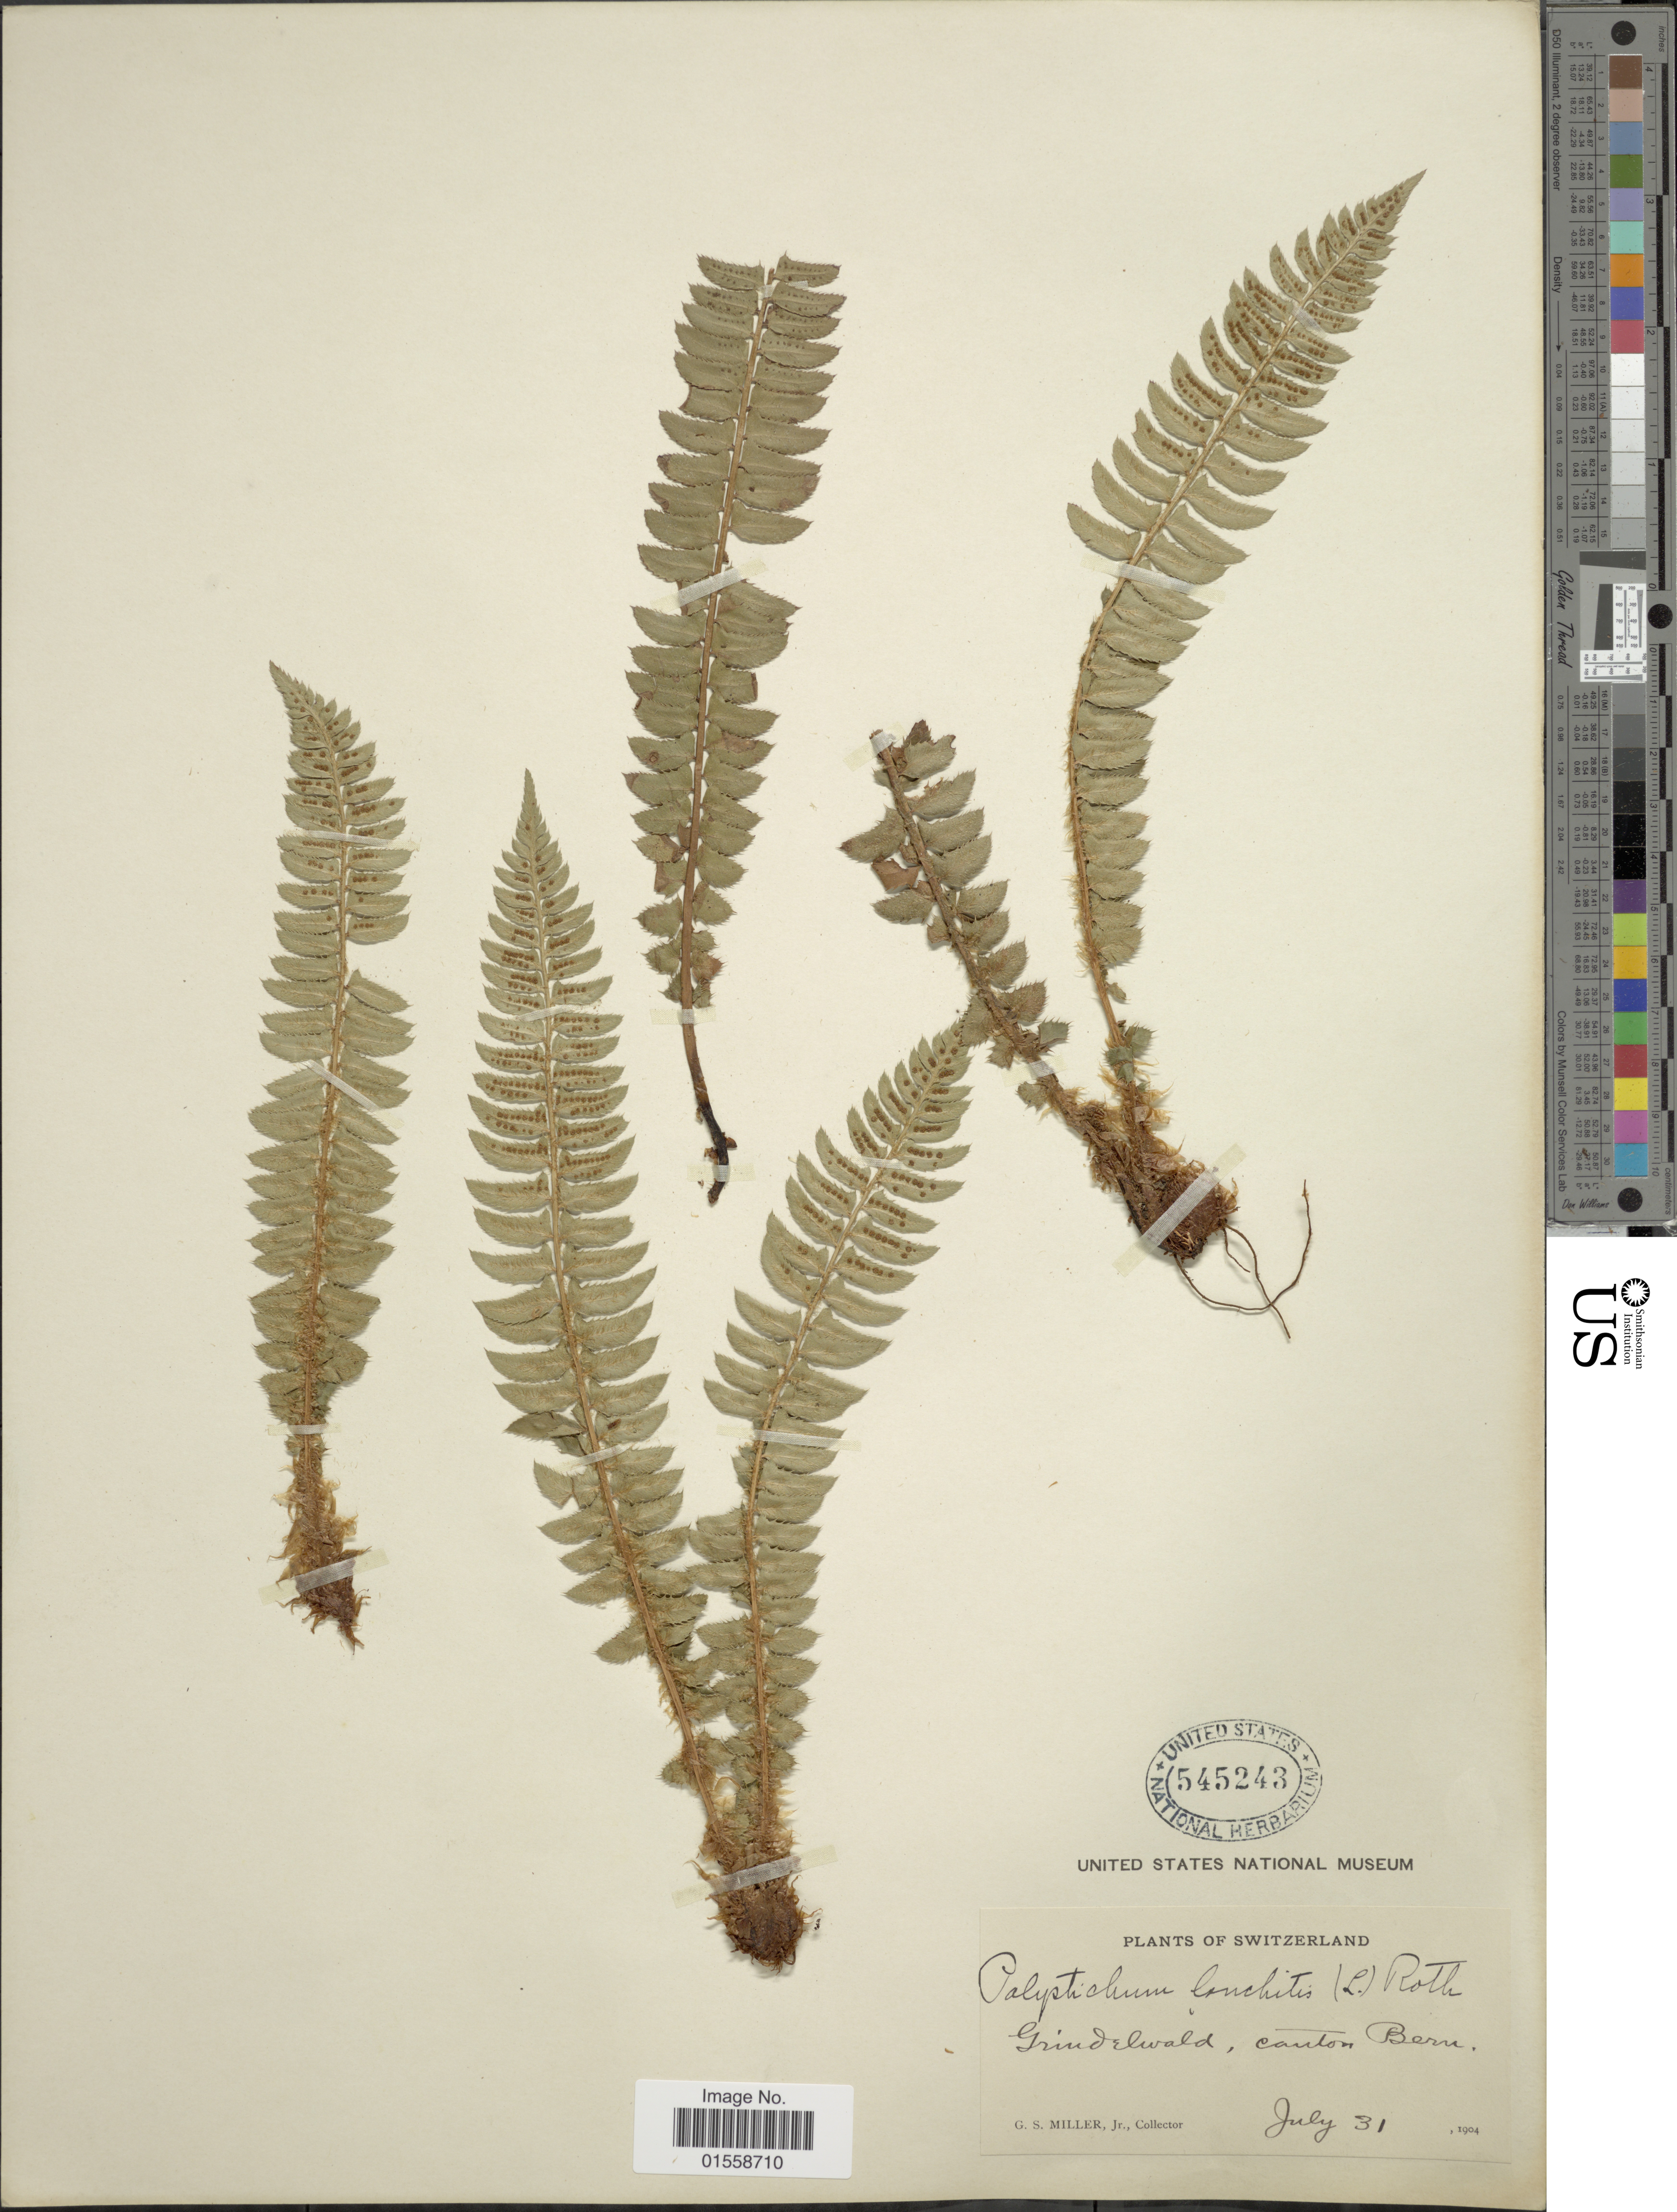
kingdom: Plantae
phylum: Tracheophyta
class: Polypodiopsida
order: Polypodiales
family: Dryopteridaceae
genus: Polystichum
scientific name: Polystichum lonchitis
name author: (Roth) L.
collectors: G. S. Miller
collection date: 1904-07-31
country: Switzerland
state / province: Bern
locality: Switzerland, Grindewald, canton Bern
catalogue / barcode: US 545243